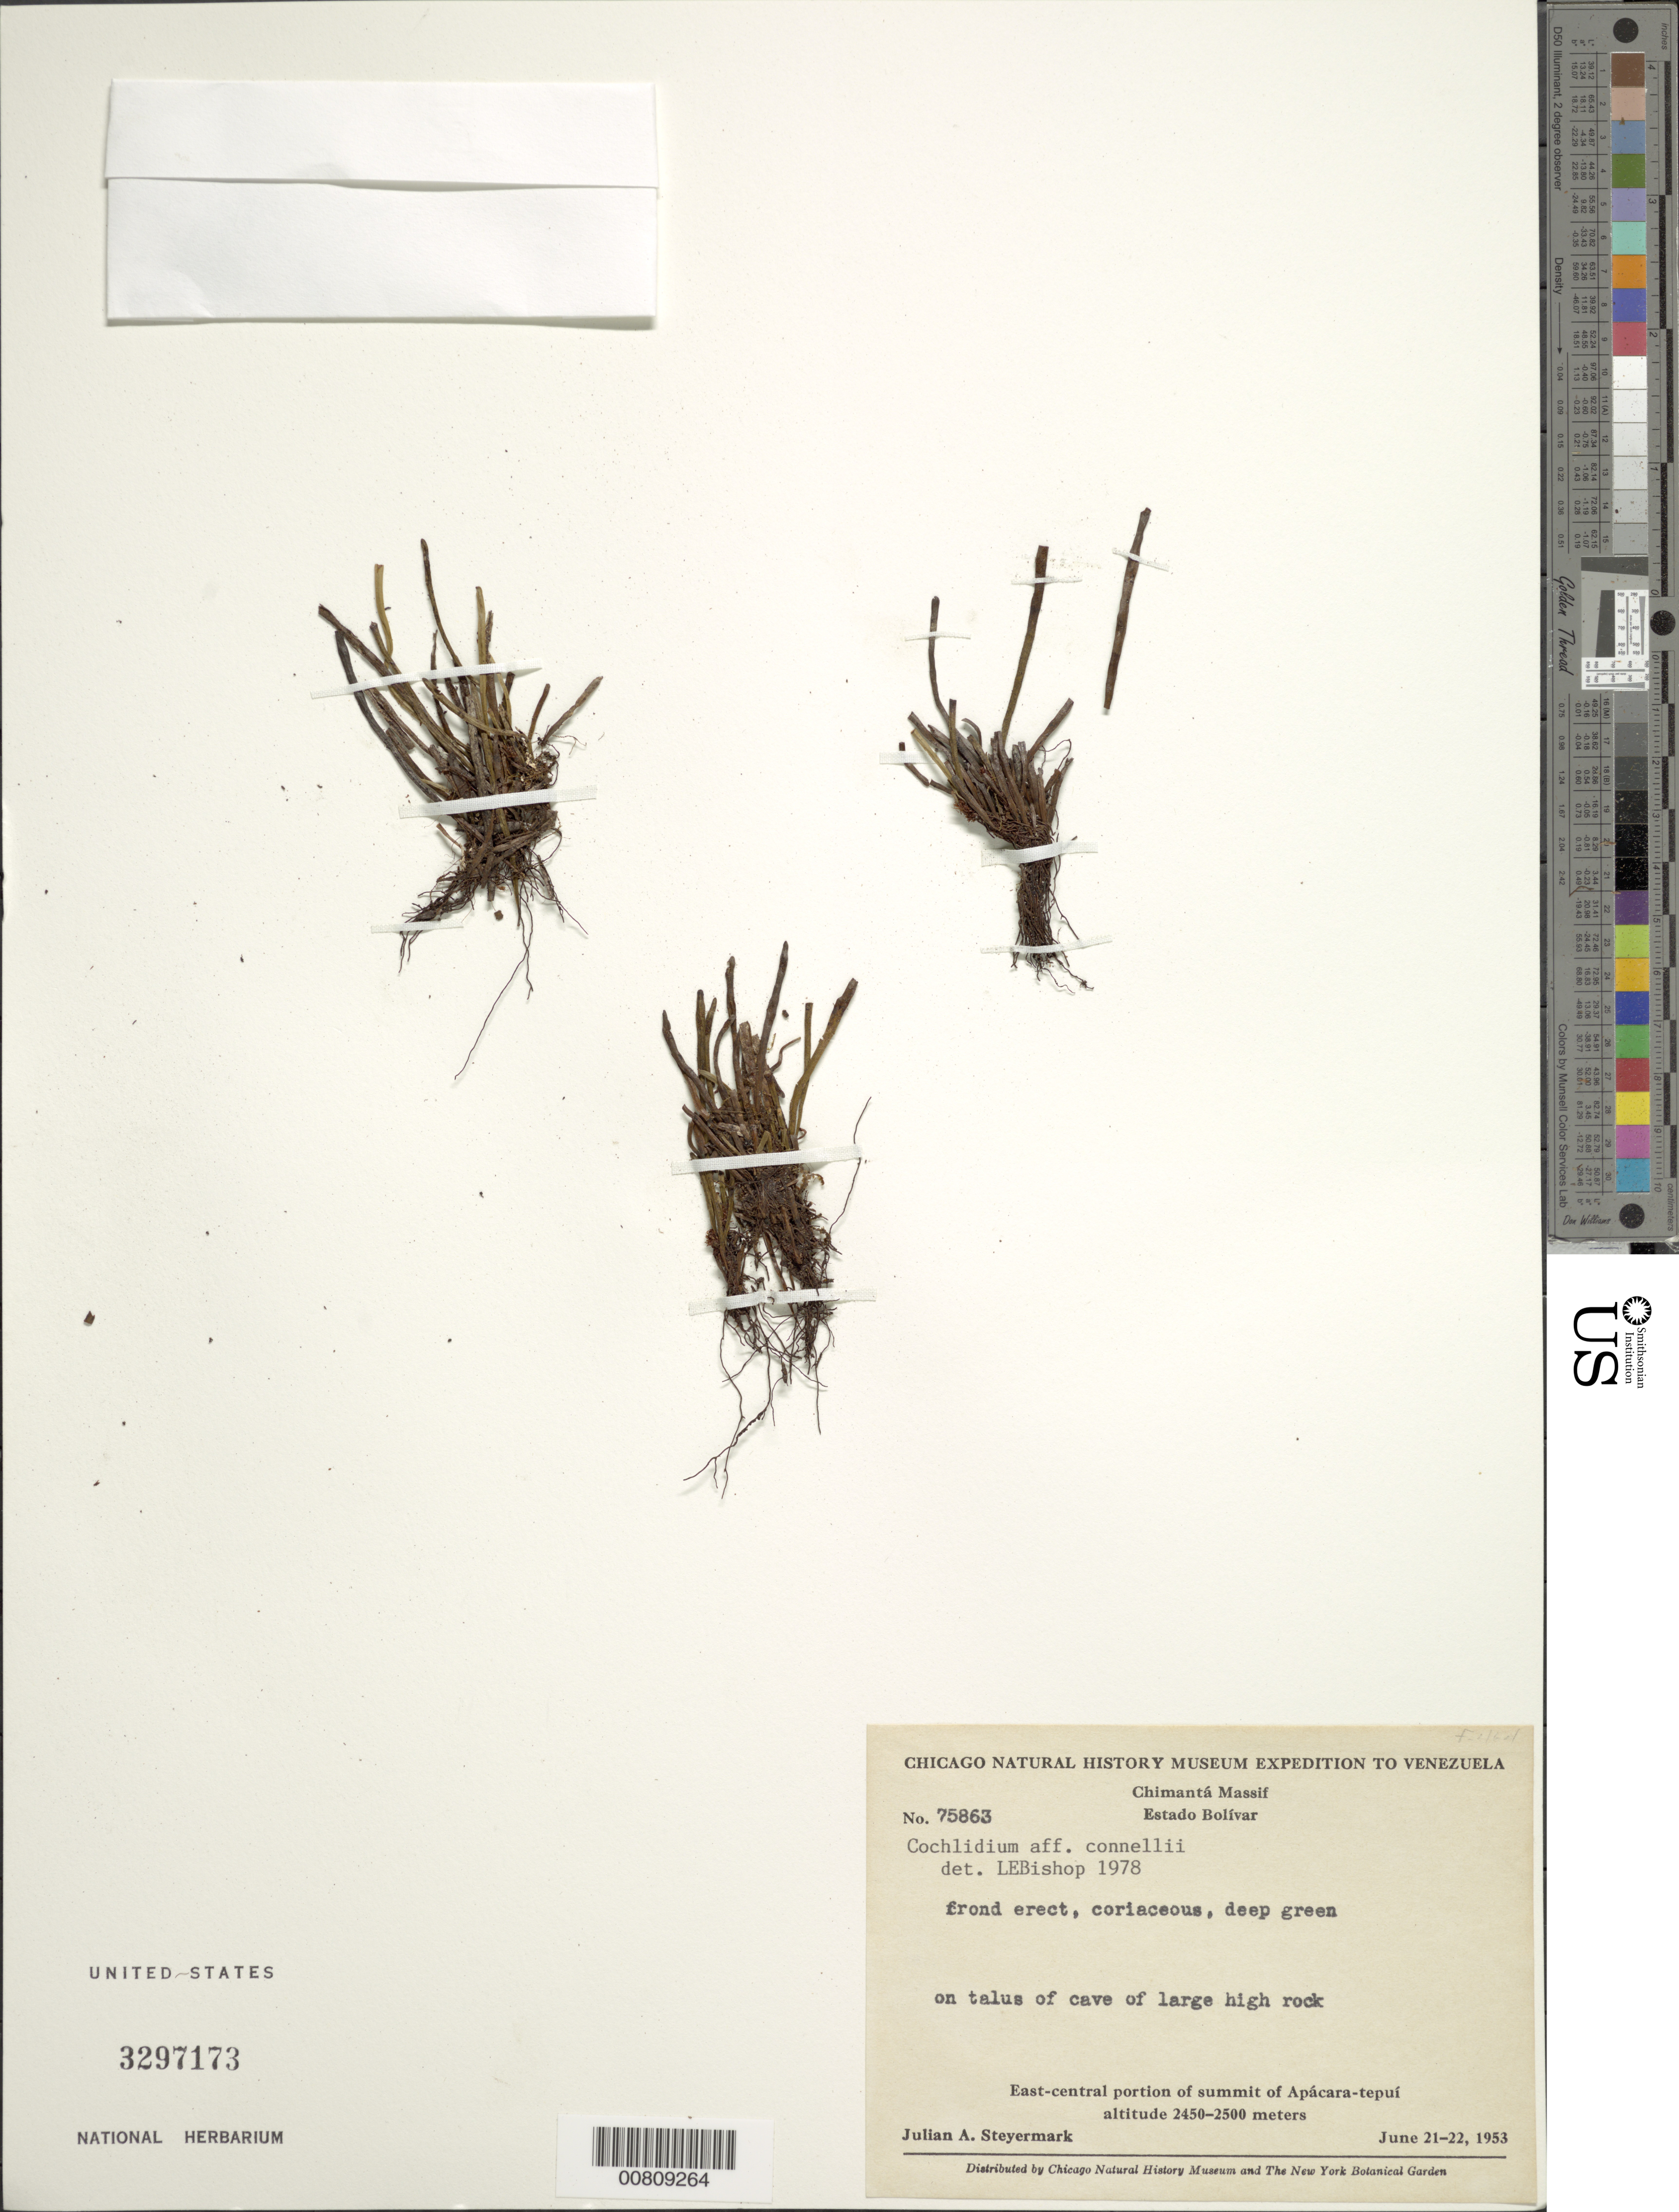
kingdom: Plantae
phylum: Tracheophyta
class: Polypodiopsida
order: Polypodiales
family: Polypodiaceae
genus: Cochlidium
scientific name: Cochlidium connellii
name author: (Baker) A.C. Sm.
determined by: Bishop, L. E.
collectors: J. Steyermark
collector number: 75863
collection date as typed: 21-Jun-53 to 22-Jun-53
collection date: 1953-06-21/1953-06-22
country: Venezuela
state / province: Bolívar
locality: Chimantá Massif, Apácara-tepuí, east-central part of summit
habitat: Talus of cave of large high rock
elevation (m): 2450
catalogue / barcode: US 3297173